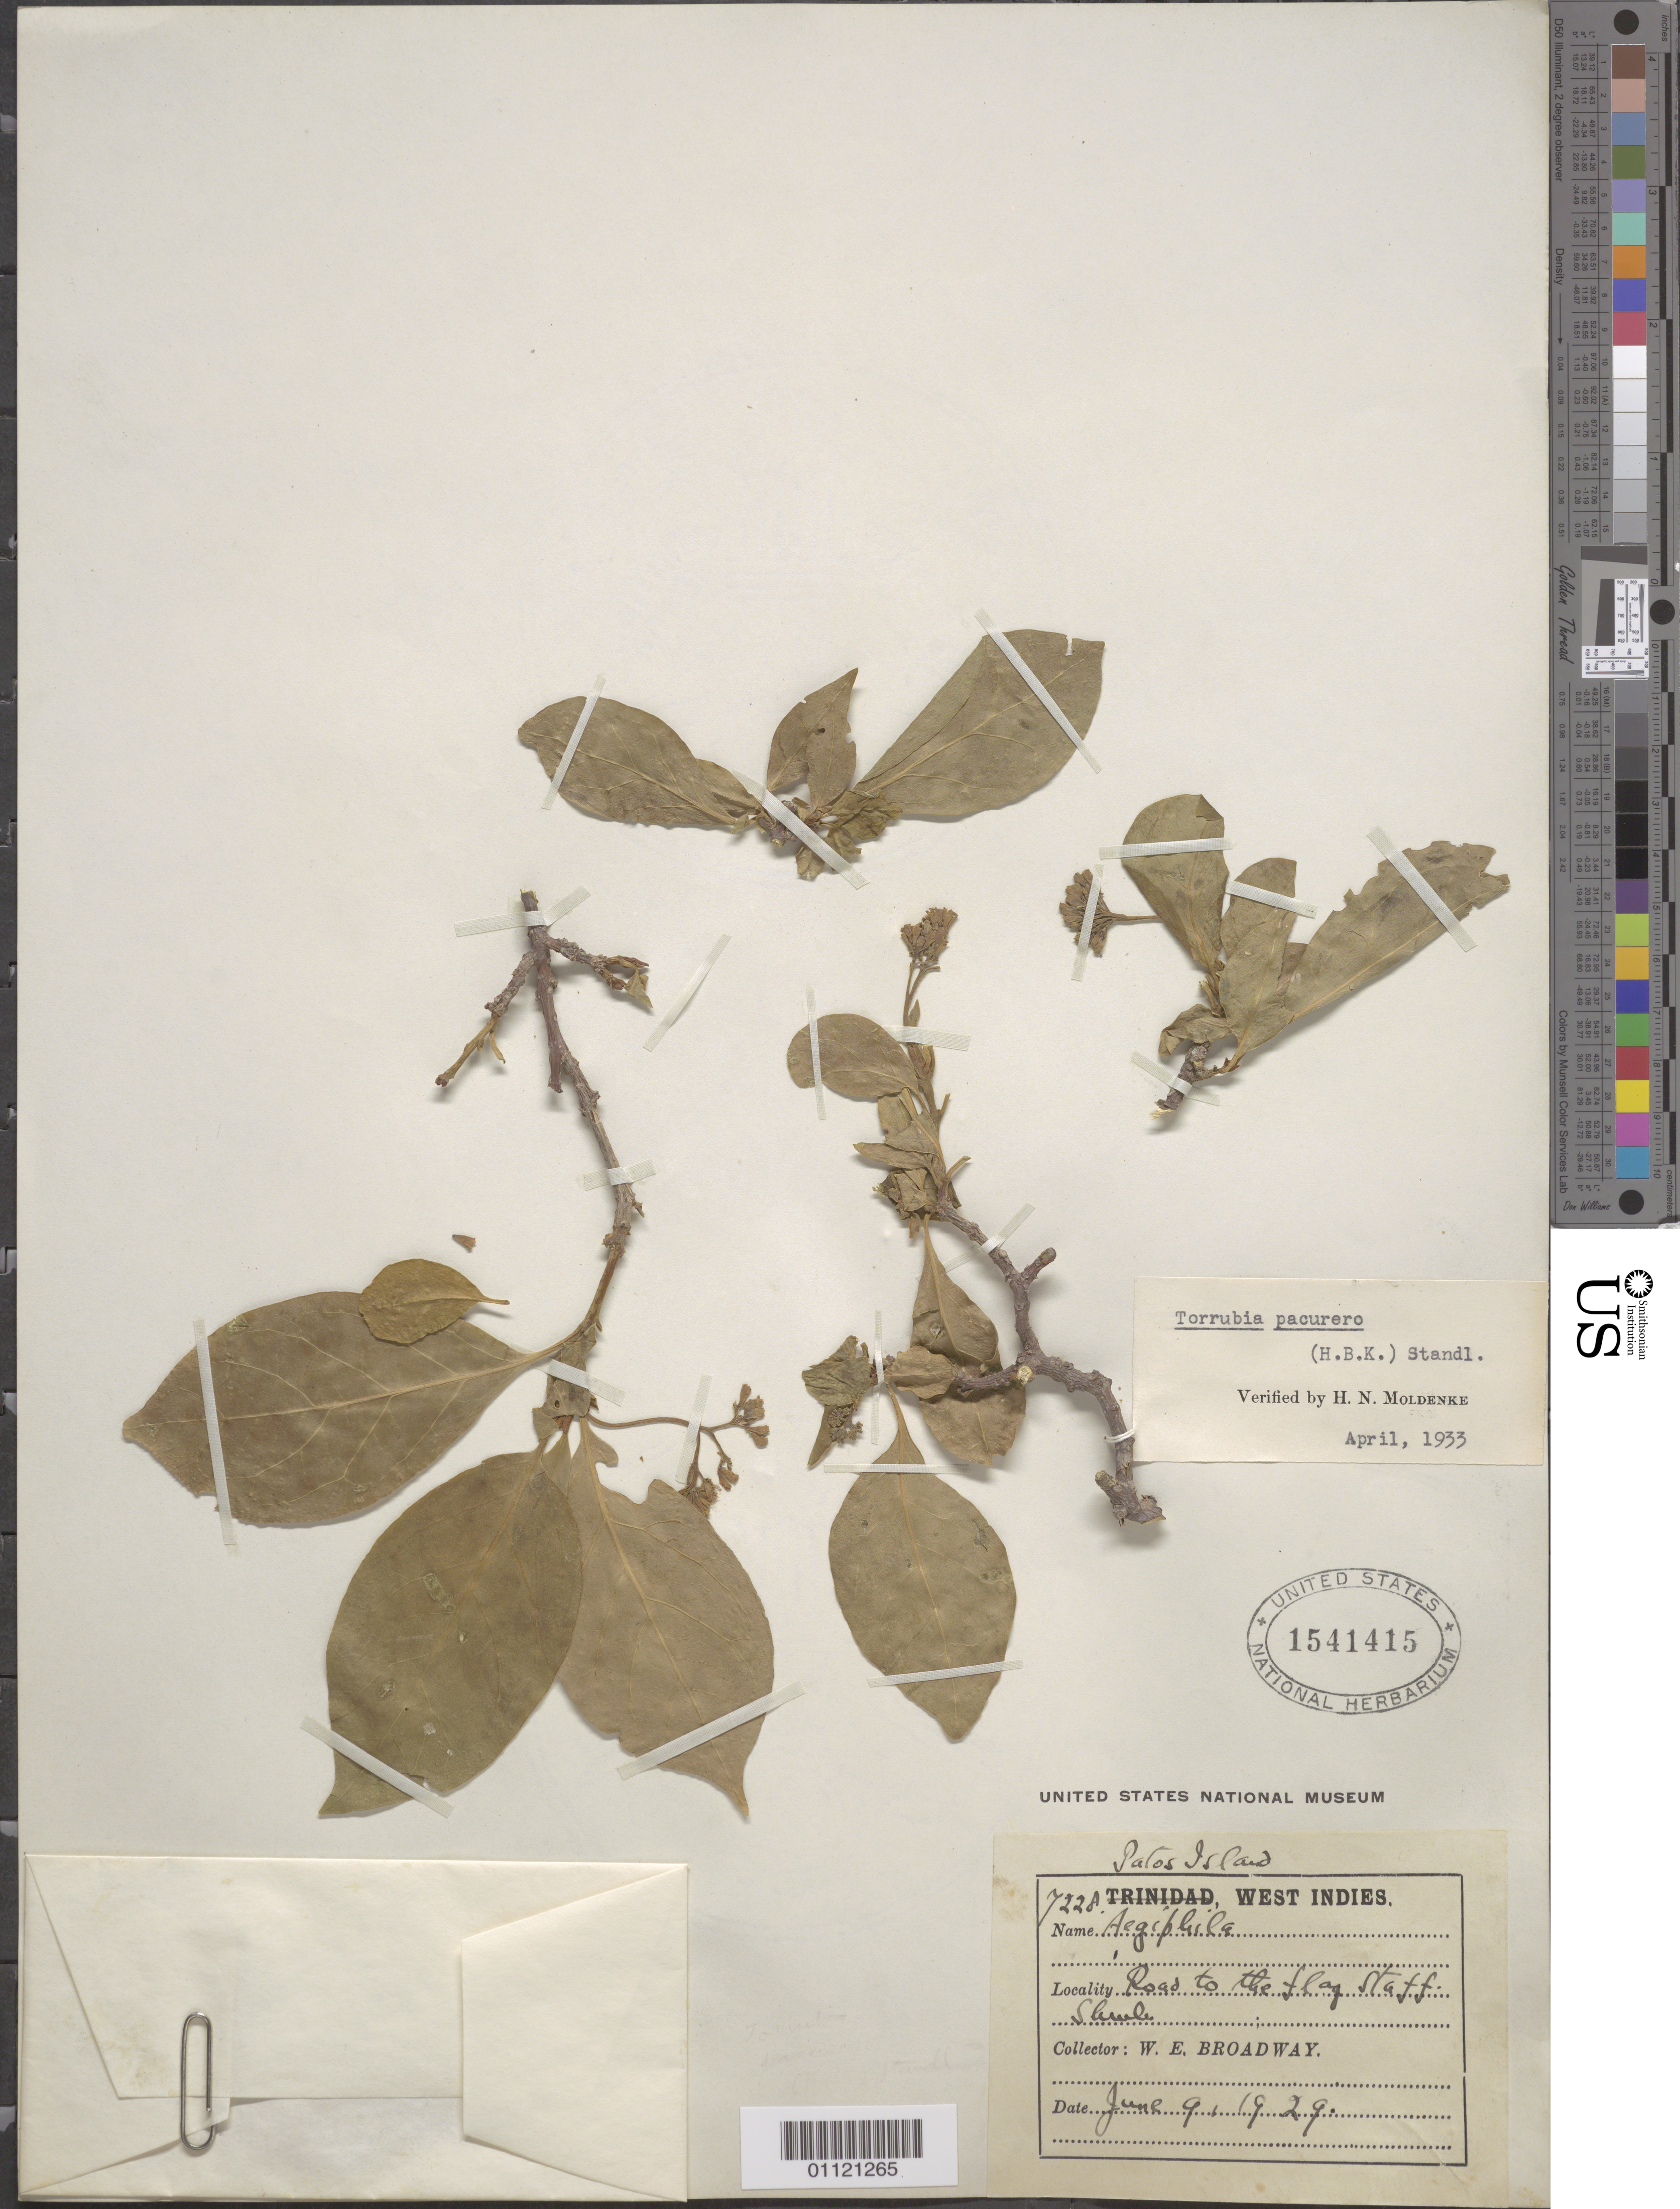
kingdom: Plantae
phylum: Tracheophyta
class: Magnoliopsida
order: Caryophyllales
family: Nyctaginaceae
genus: Guapira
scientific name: Guapira pacurero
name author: (Kunth) Little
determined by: Strong, Mark T., (BOT), Smithsonian Institution - National Museum of Natural History (UNITED STATES)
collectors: W. E. Broadway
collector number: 7228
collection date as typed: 09 Jun 1929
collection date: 1929-06-09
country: Trinidad and Tobago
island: Patos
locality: Road to the flag staff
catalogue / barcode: US 1541415